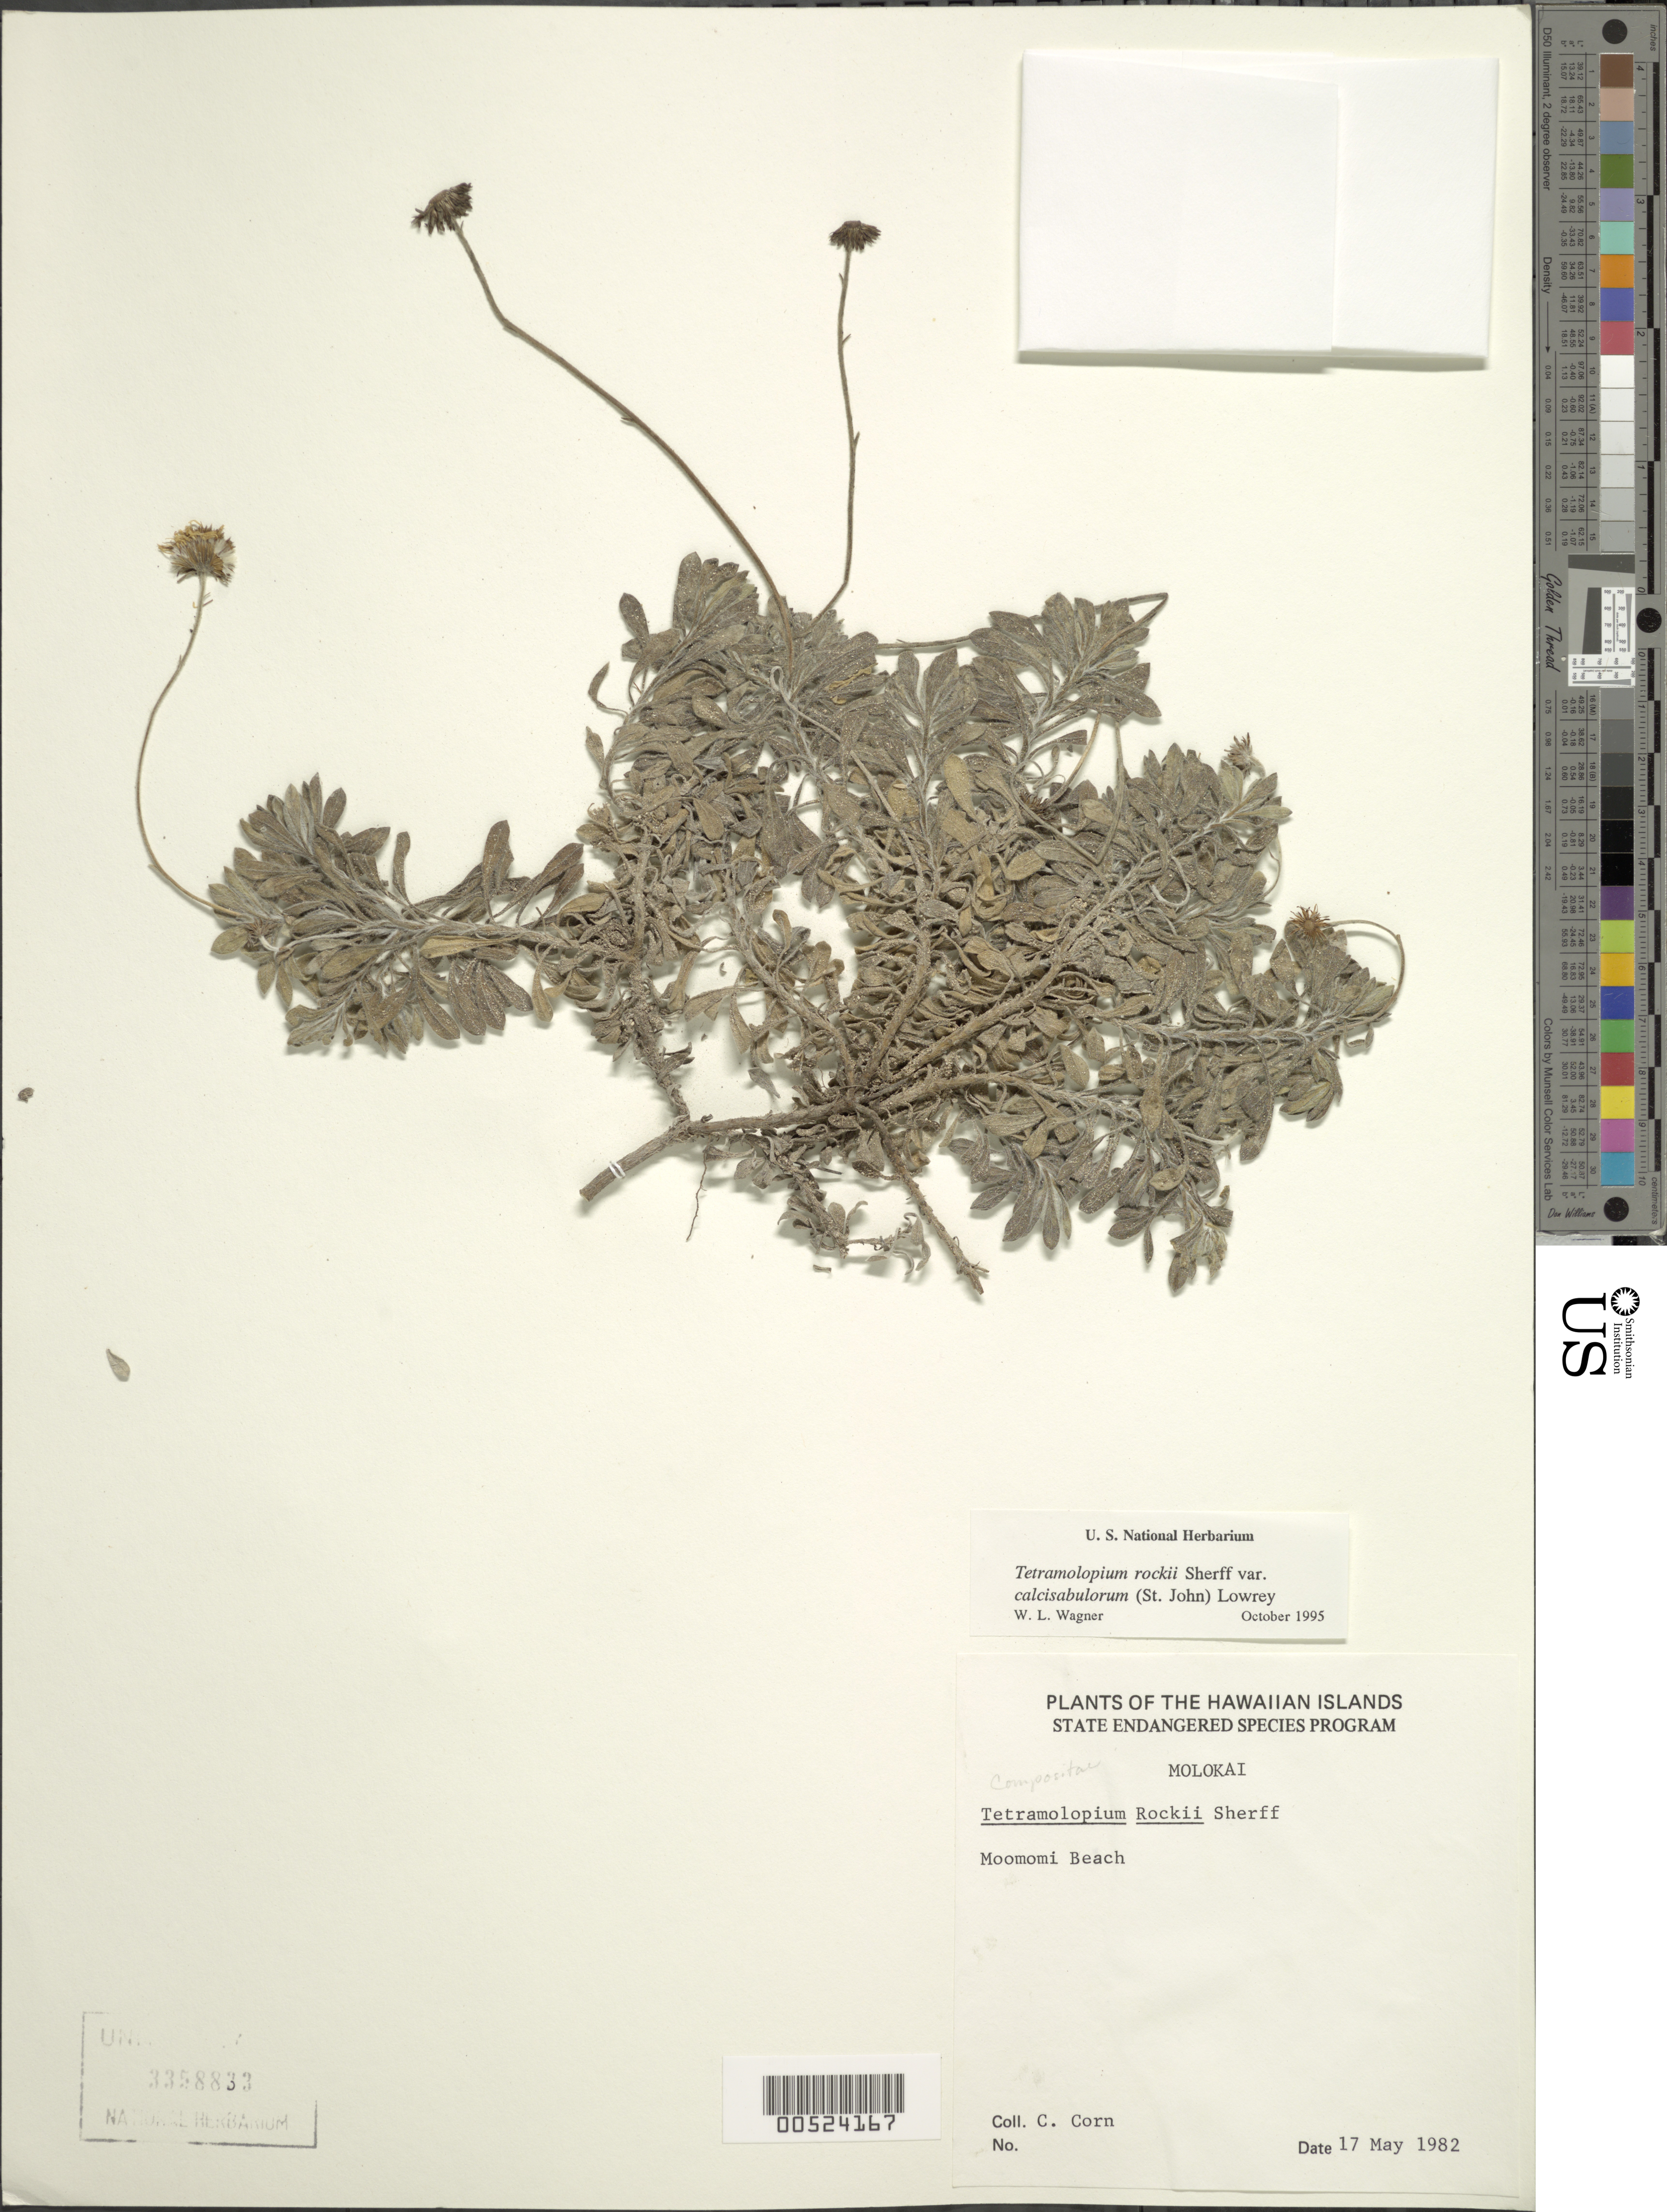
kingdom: Plantae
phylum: Tracheophyta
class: Magnoliopsida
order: Asterales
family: Asteraceae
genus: Tetramolopium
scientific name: Tetramolopium rockii var. calcisabulorum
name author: (H. St. John) Lowrey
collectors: C. Corn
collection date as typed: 17 May 1982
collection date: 1982-05-17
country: United States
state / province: Hawaii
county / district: Maui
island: Moloka'i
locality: Moomomi Beach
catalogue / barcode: US 3358833